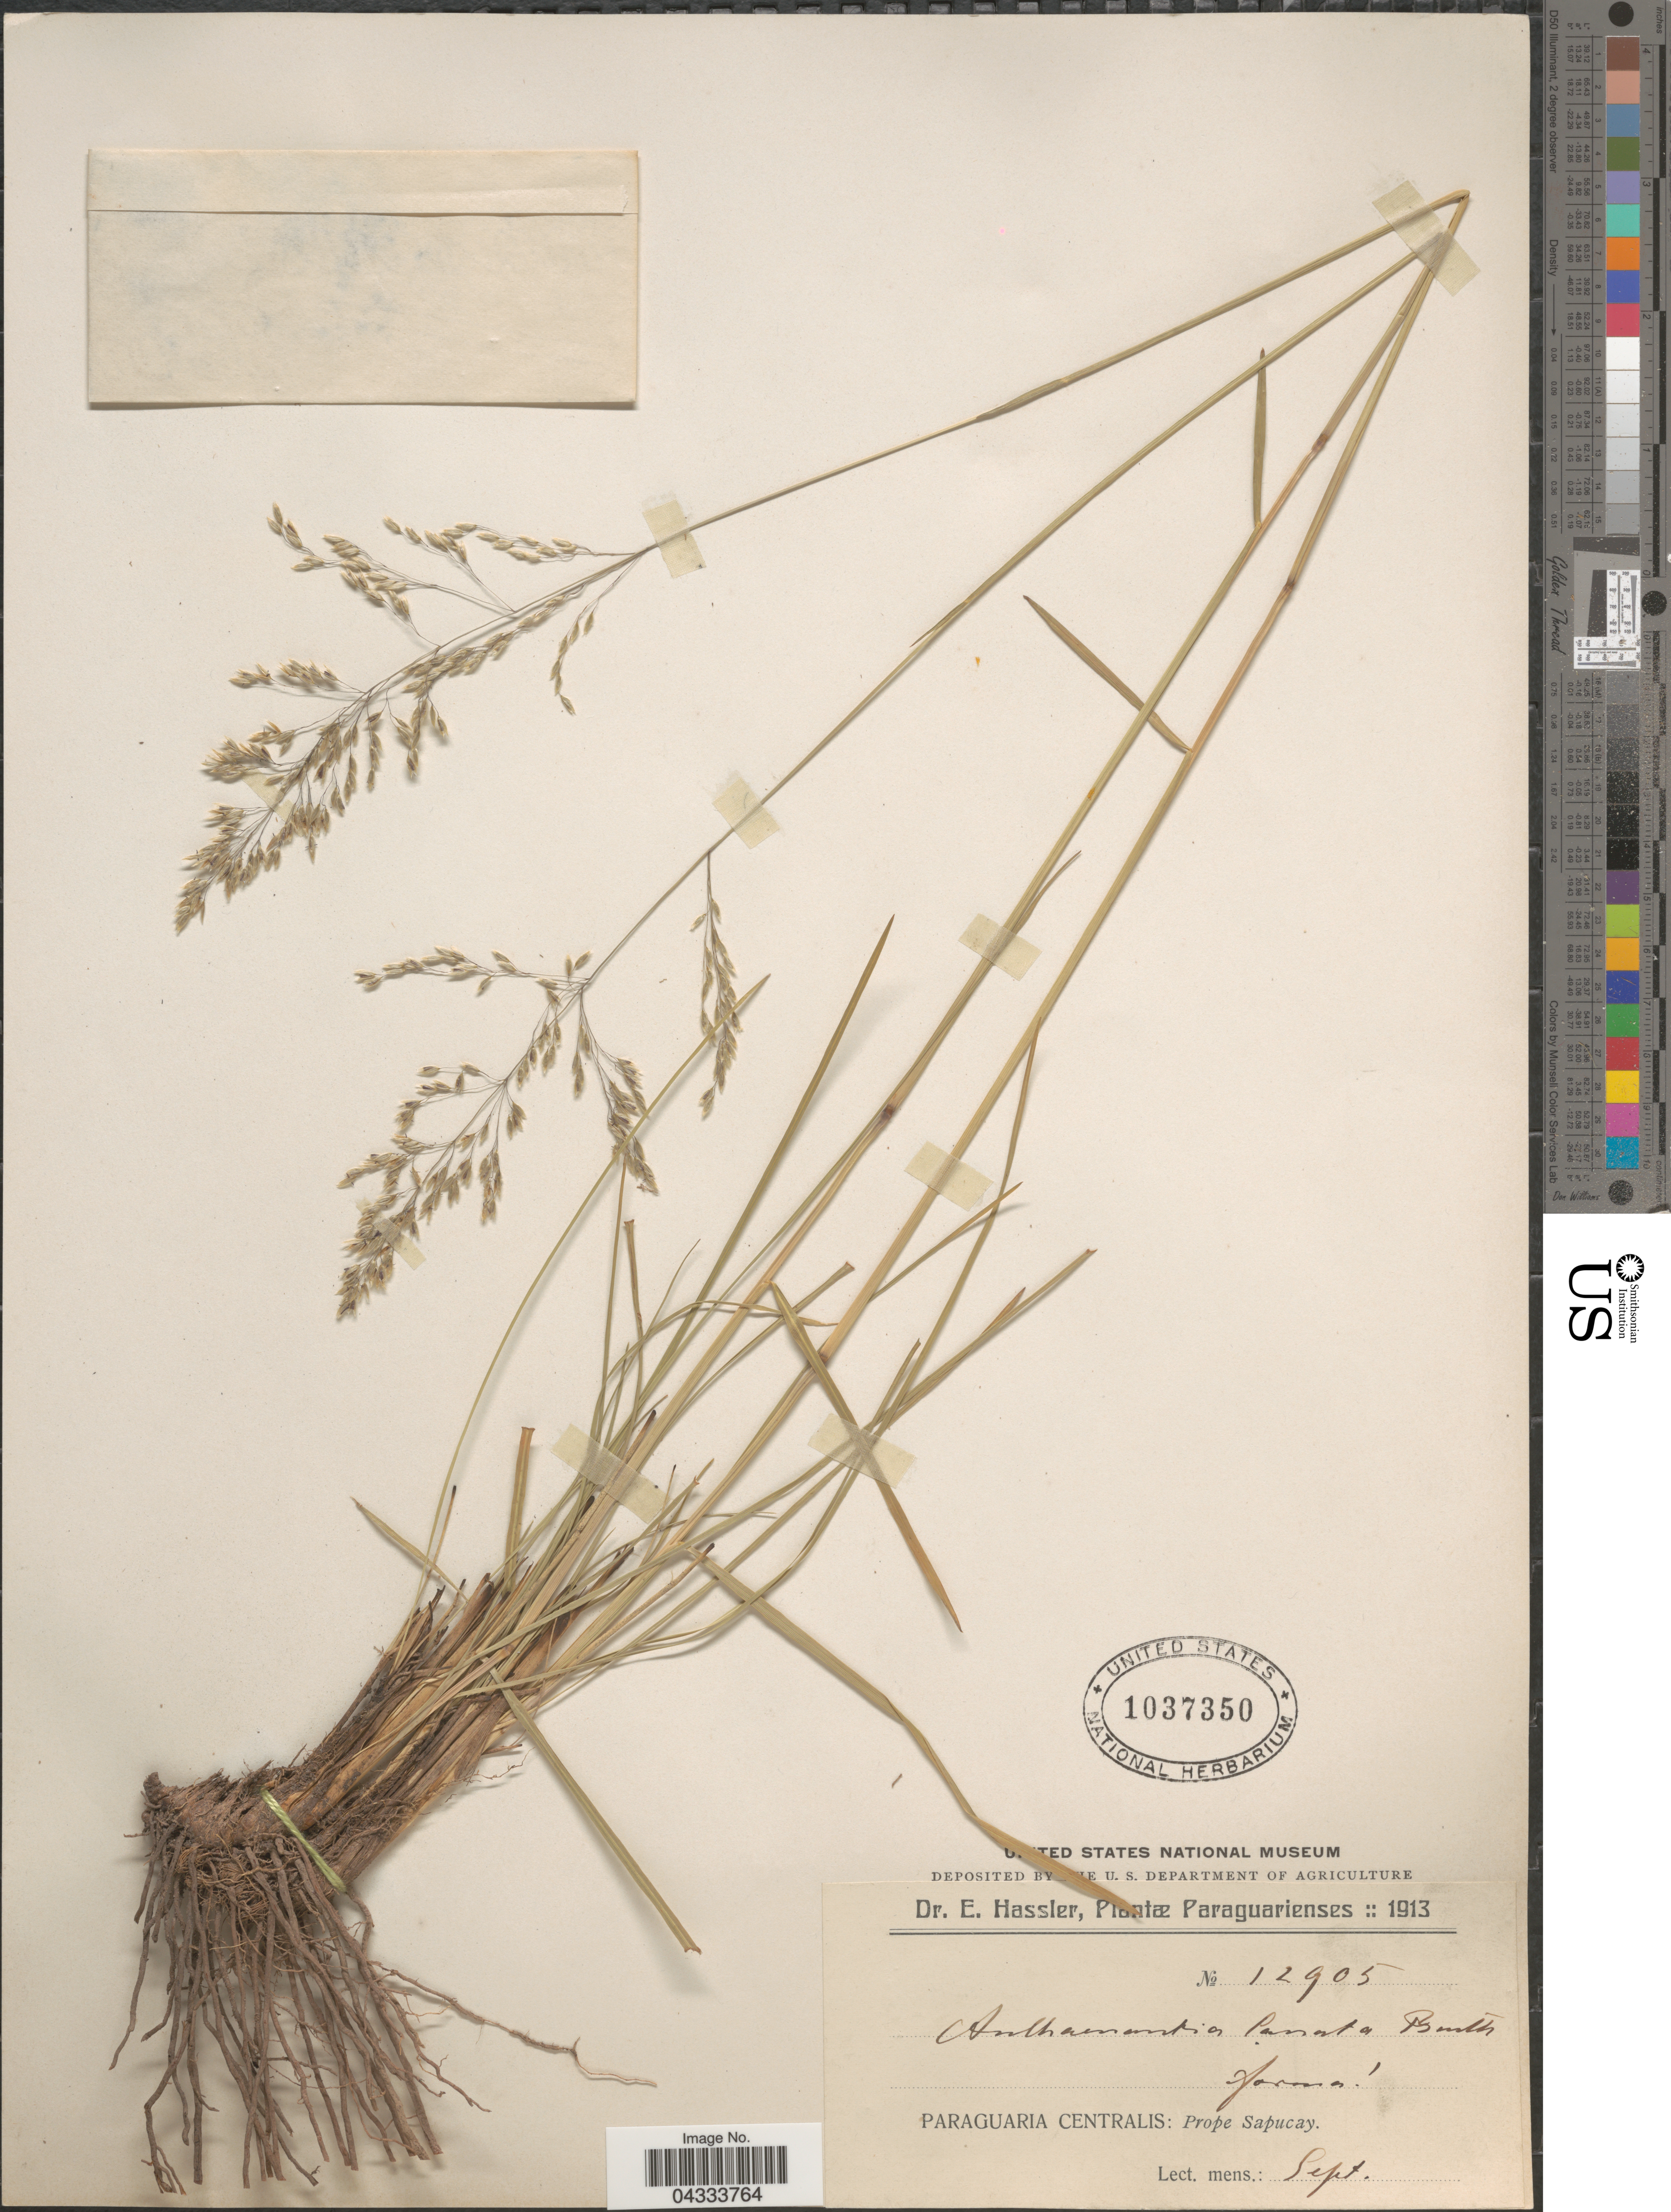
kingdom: Plantae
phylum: Tracheophyta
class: Liliopsida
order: Poales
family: Poaceae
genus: Anthaenantia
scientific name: Anthaenantia lanata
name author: (Kunth) Benth.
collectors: E. Hassler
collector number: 12905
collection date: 1913-09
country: Paraguay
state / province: Paraguari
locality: Paraguaria Centralis: Prope Sapucay.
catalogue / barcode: US 1037350